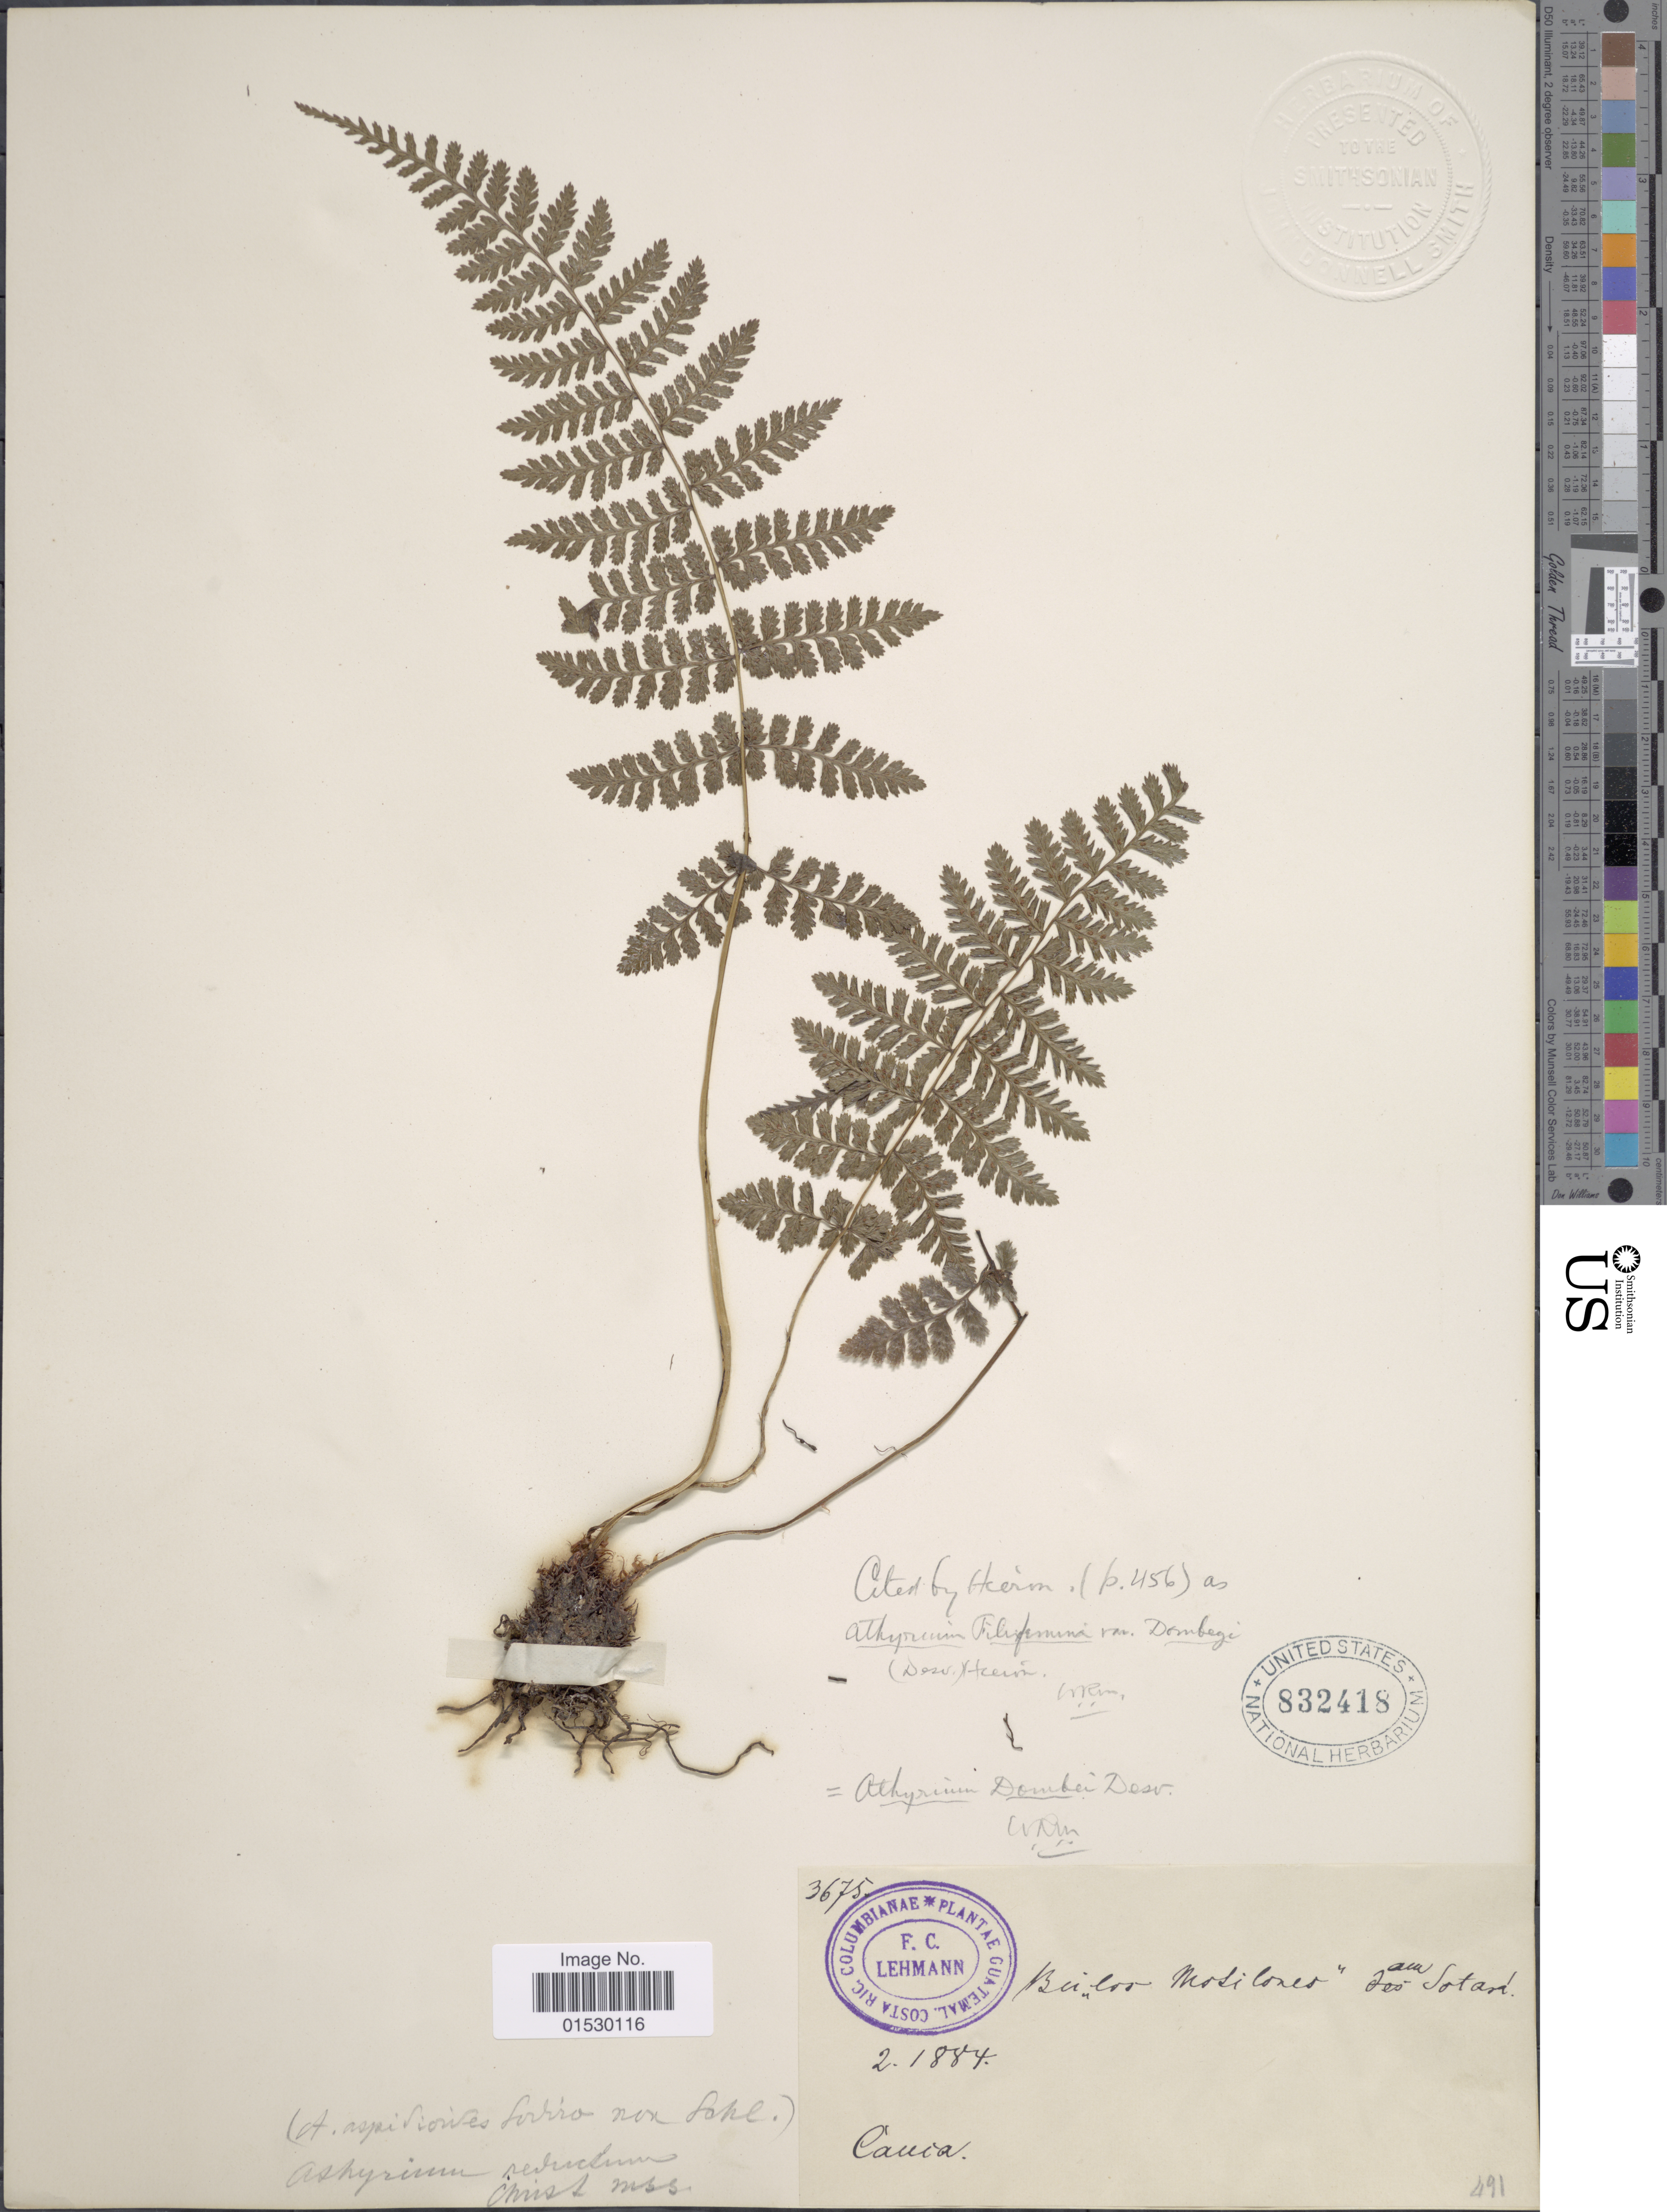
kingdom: Plantae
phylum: Tracheophyta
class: Polypodiopsida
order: Polypodiales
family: Athyriaceae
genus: Athyrium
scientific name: Athyrium dombei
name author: (Desv.) C. Chr.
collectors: ex herb. Lehmann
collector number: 3675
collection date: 1884-02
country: Colombia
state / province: Cauca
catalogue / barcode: US 832418